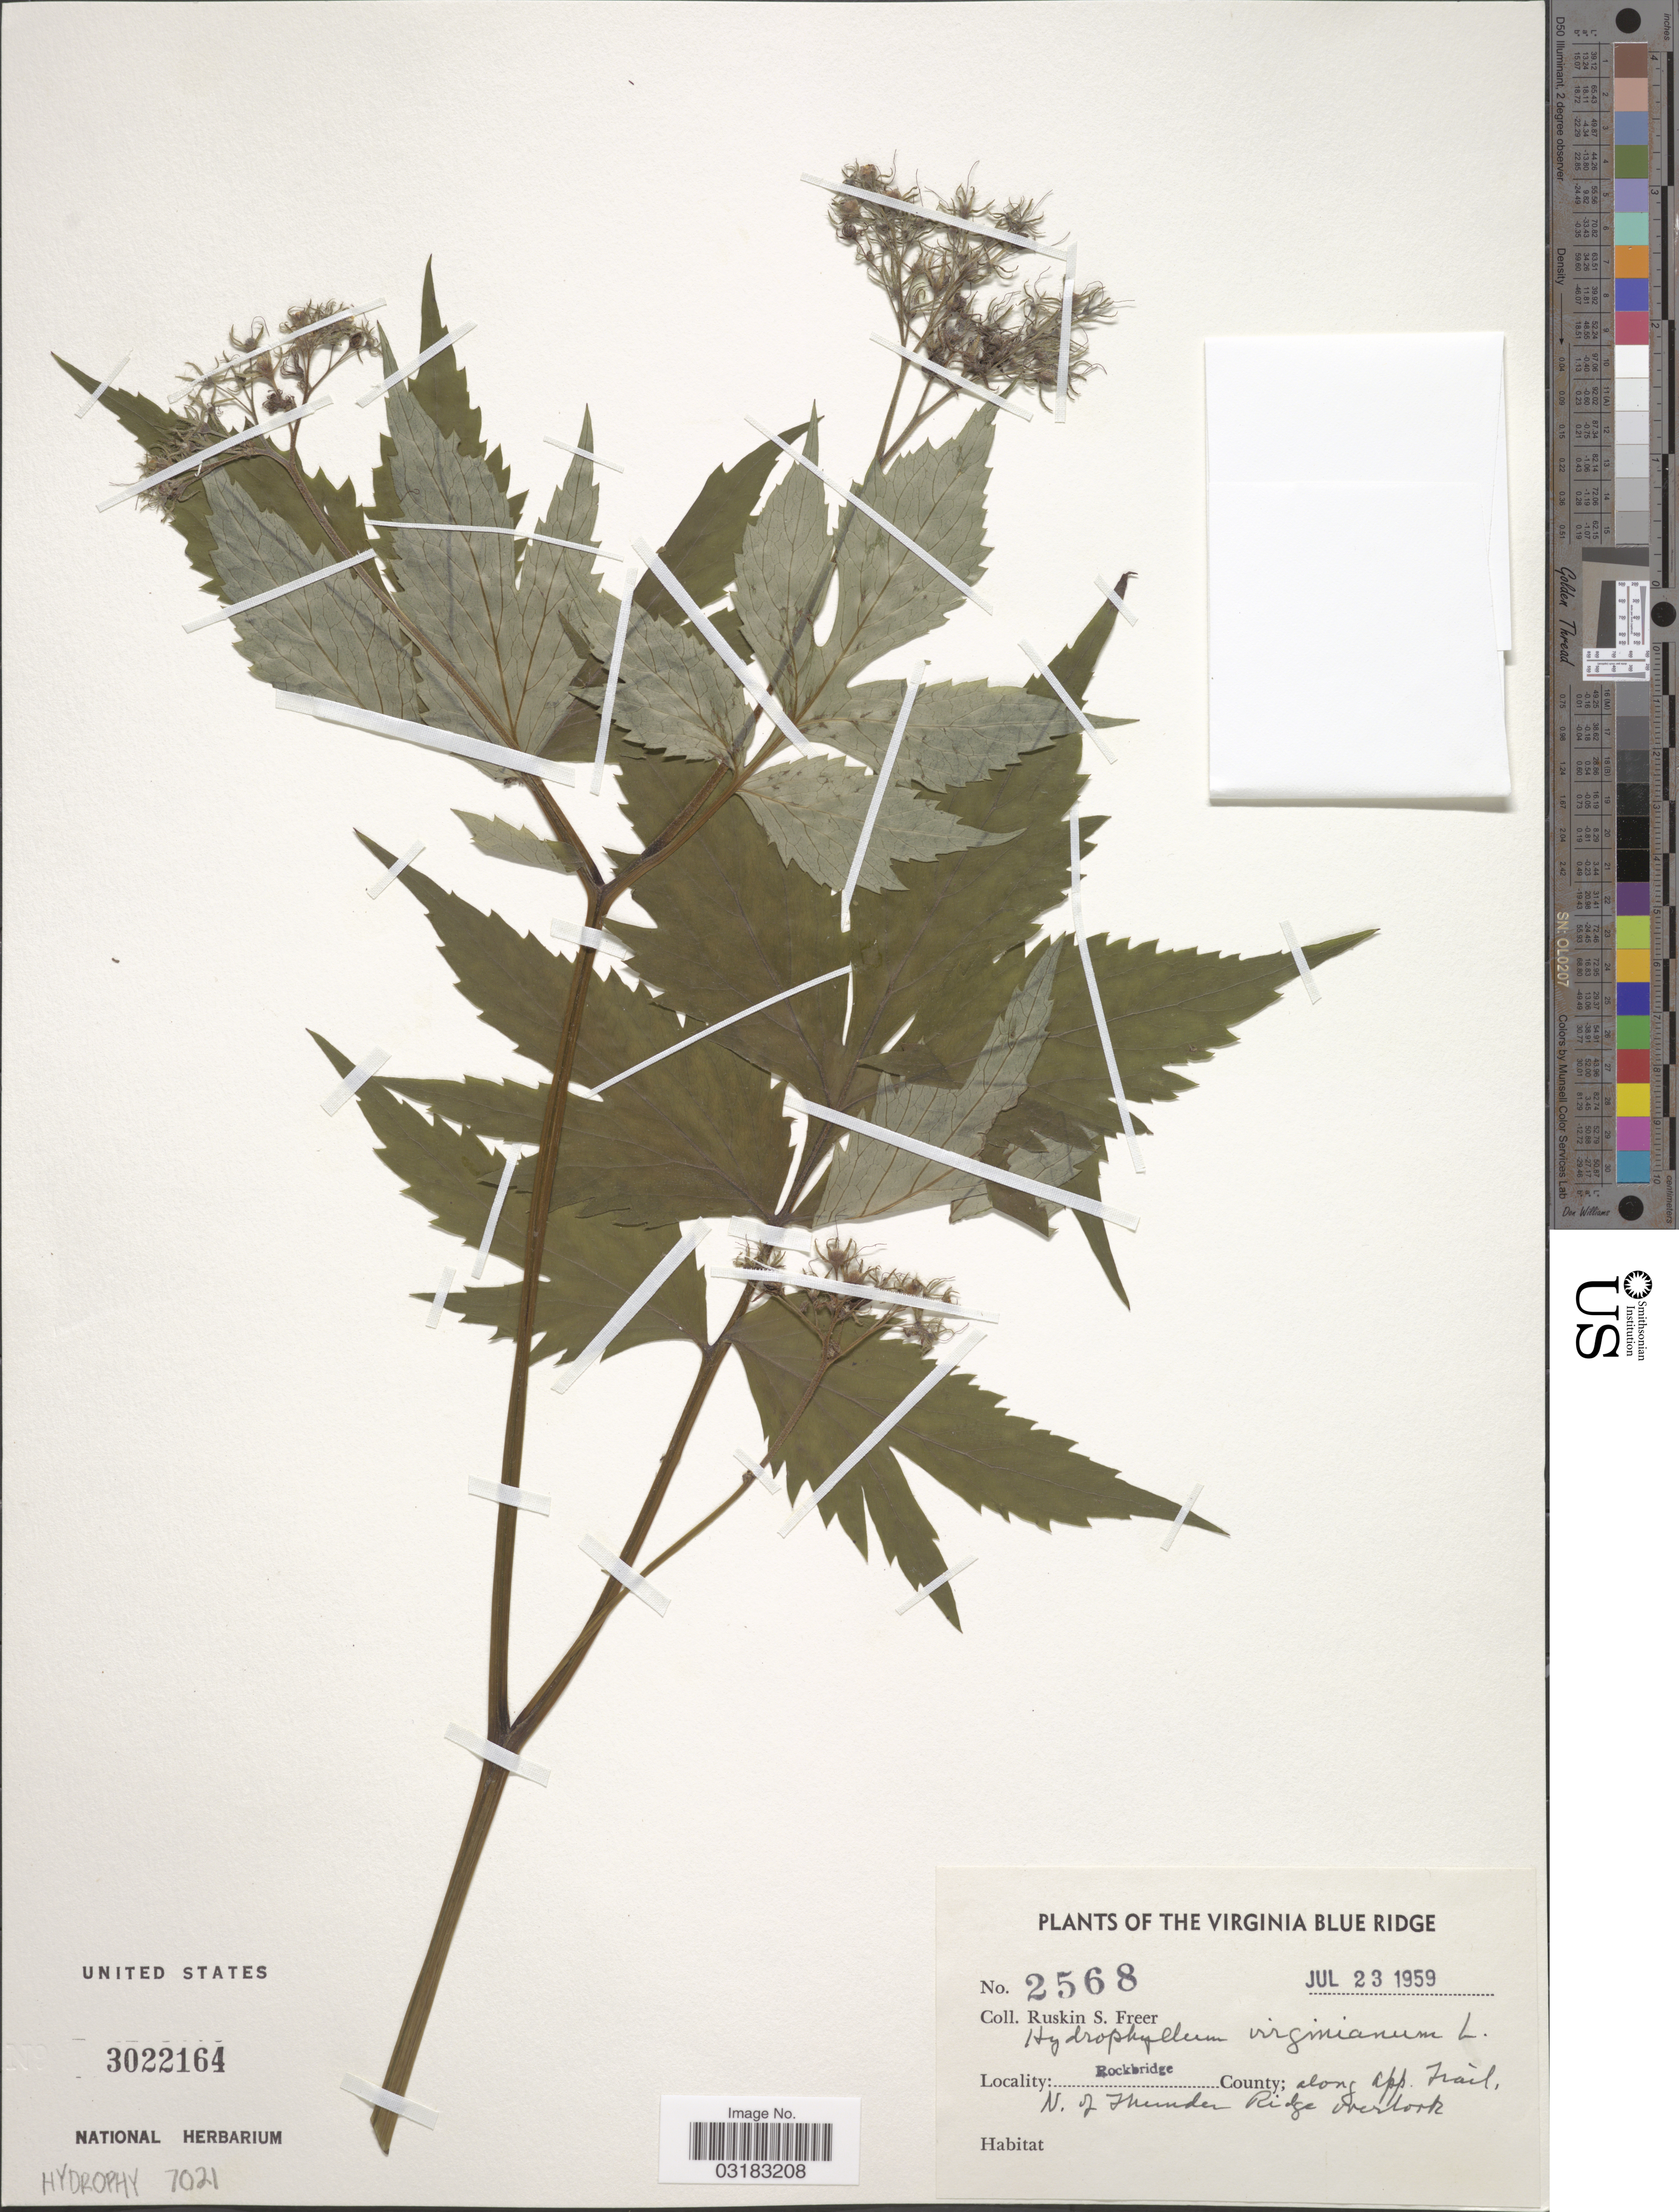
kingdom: Plantae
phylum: Tracheophyta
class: Magnoliopsida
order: Boraginales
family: Hydrophyllaceae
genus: Hydrophyllum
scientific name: Hydrophyllum virginianum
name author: L.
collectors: R. Freer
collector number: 2568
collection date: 1959-07-23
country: United States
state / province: Virginia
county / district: Rockbridge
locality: The Virginia Blue Ridge. Rockbridge County; along App. Trail, N. of Thunder Ridge Overlook.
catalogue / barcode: US 3022164